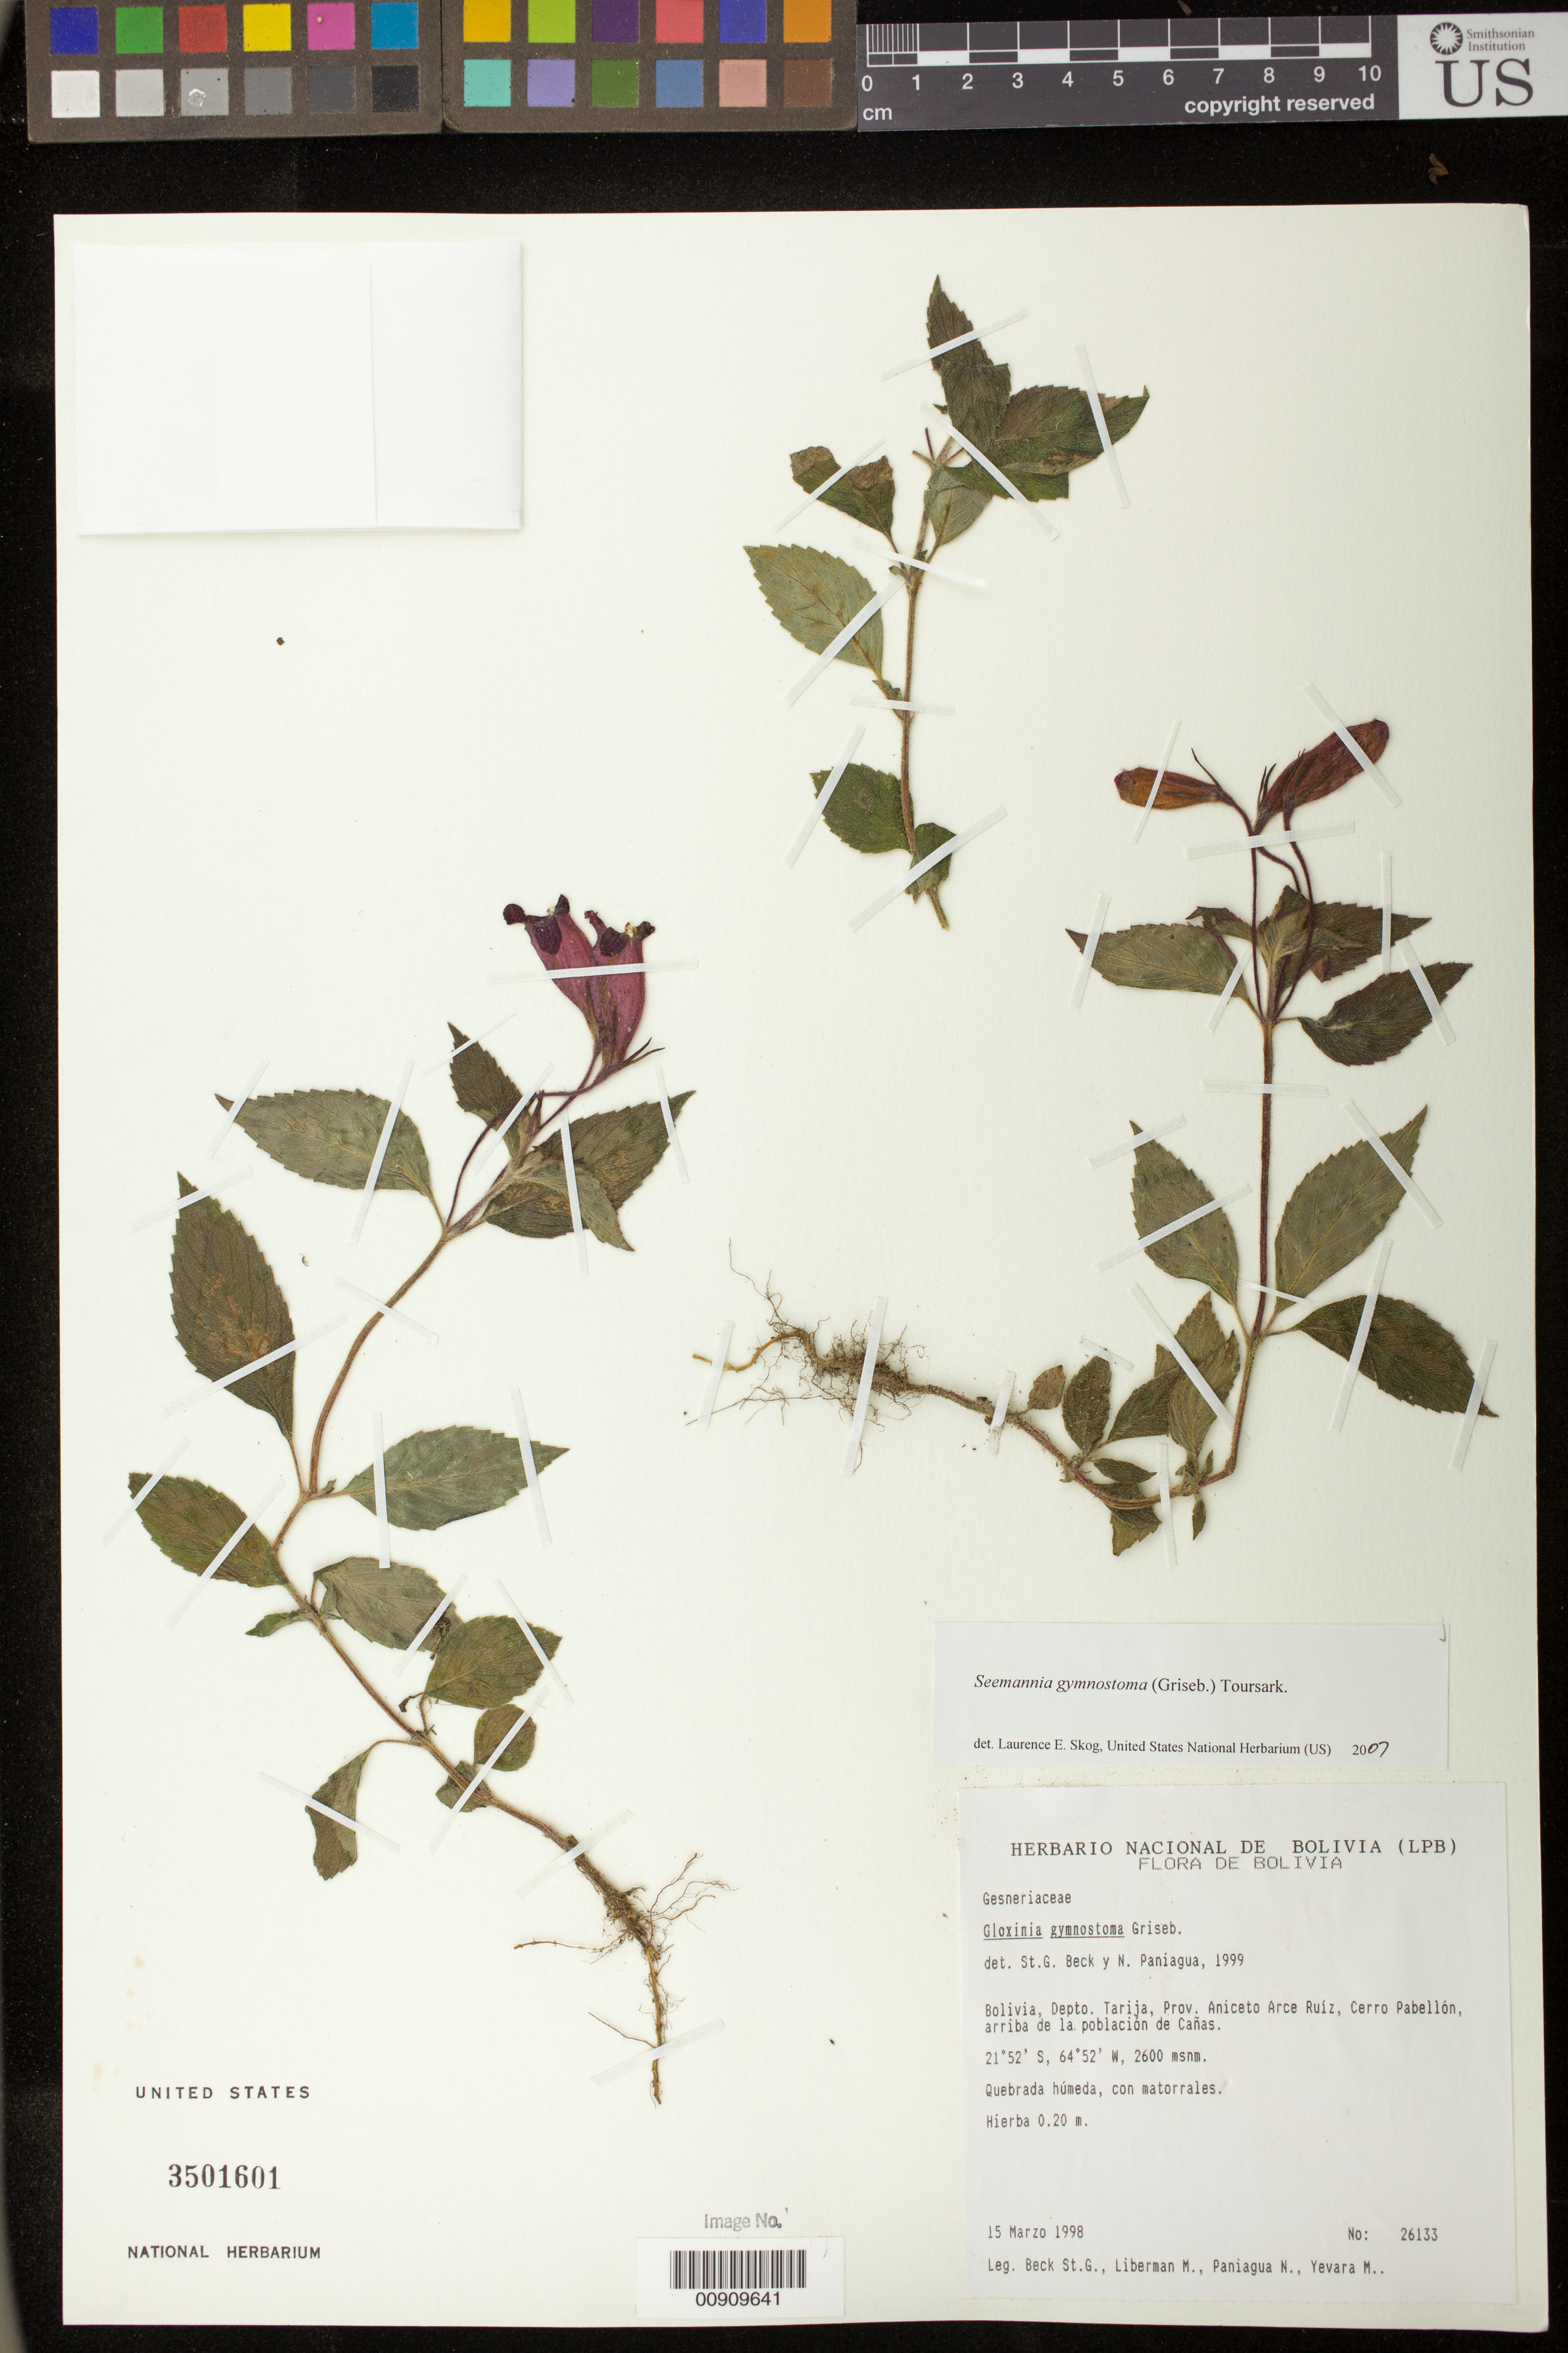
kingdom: Plantae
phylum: Tracheophyta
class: Magnoliopsida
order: Lamiales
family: Gesneriaceae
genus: Seemannia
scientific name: Seemannia gymnostoma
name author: (Griseb.) Toursark.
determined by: Skog, Laurence E.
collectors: S. G. Beck, M. Liberman, N. Paniagua & M. Yevara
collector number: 26133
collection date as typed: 15 Mar 1998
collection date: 1998-03-15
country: Bolivia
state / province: Tarija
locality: Depto. Tarija, Prov. Aniceto Arce Ruíz, Cerro Pabellón, arriba de la población de Cañas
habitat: Quebrada húmeda, con matorrales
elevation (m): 2600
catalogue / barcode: US 3501601